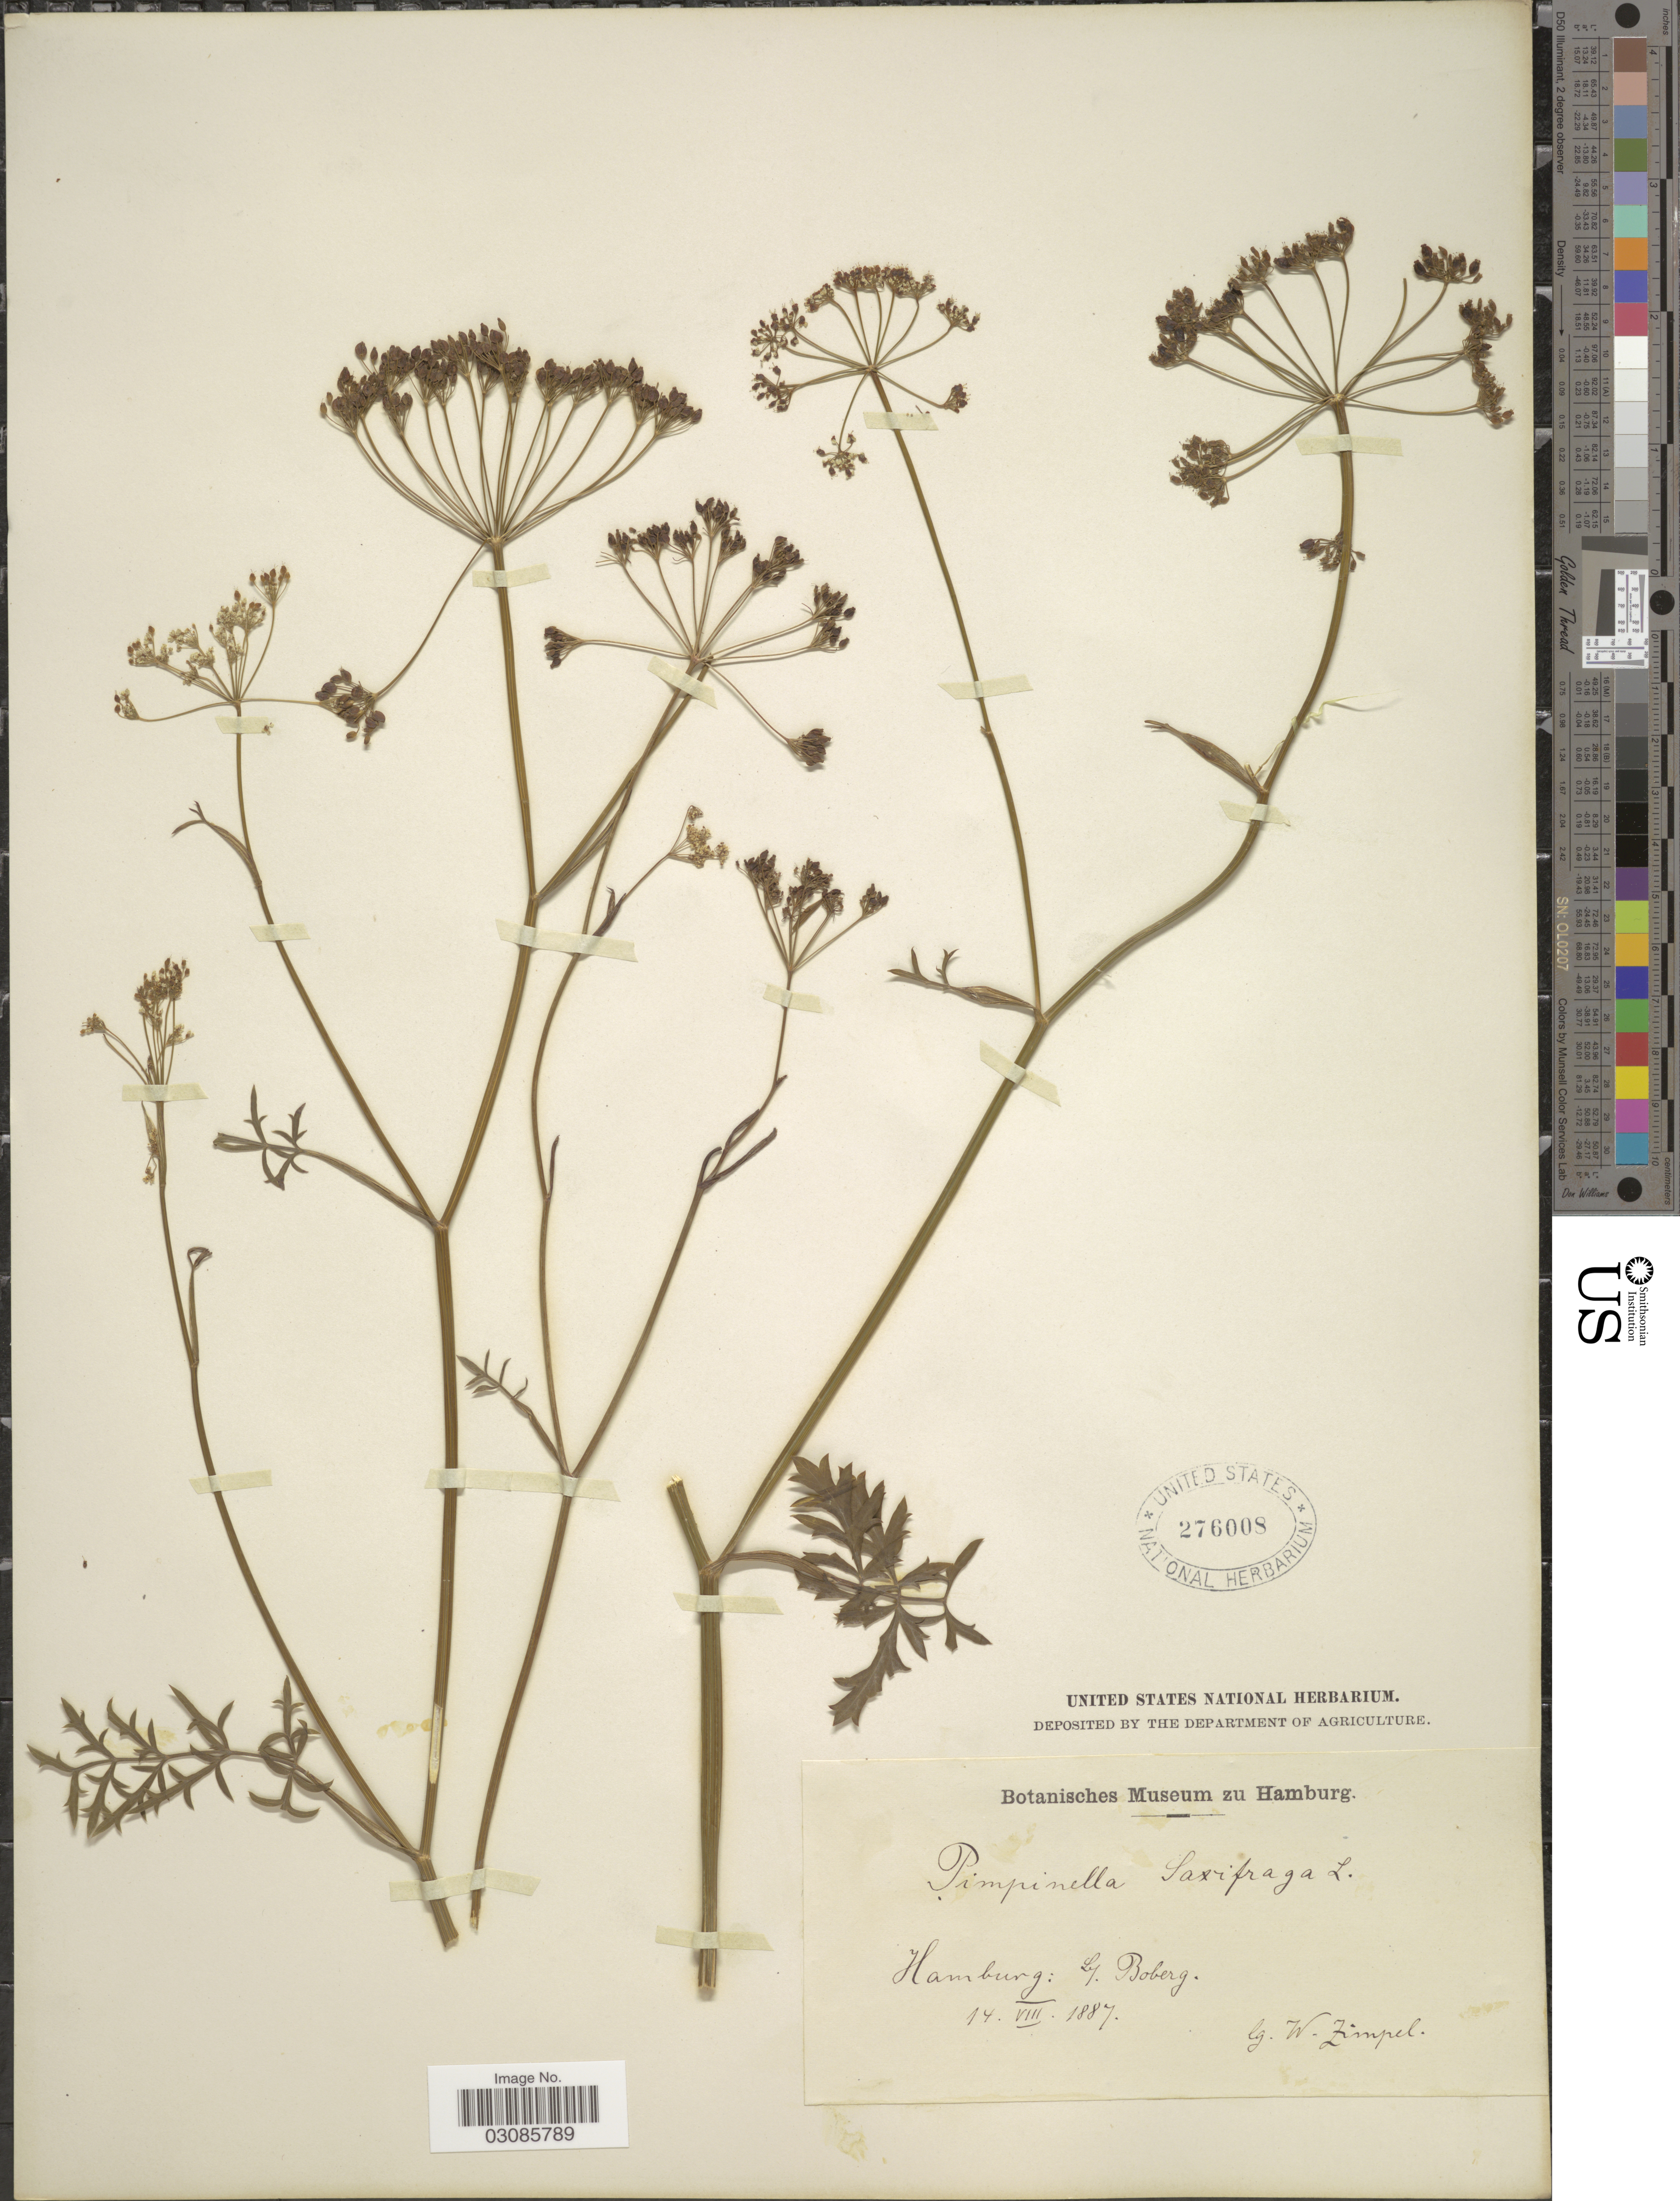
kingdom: Plantae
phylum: Tracheophyta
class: Magnoliopsida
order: Apiales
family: Apiaceae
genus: Pimpinella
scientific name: Pimpinella saxifraga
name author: L.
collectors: W. Zimpel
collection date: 1887-08-14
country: Germany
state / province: Hamburg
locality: b/ Boberg.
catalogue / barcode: US 276008